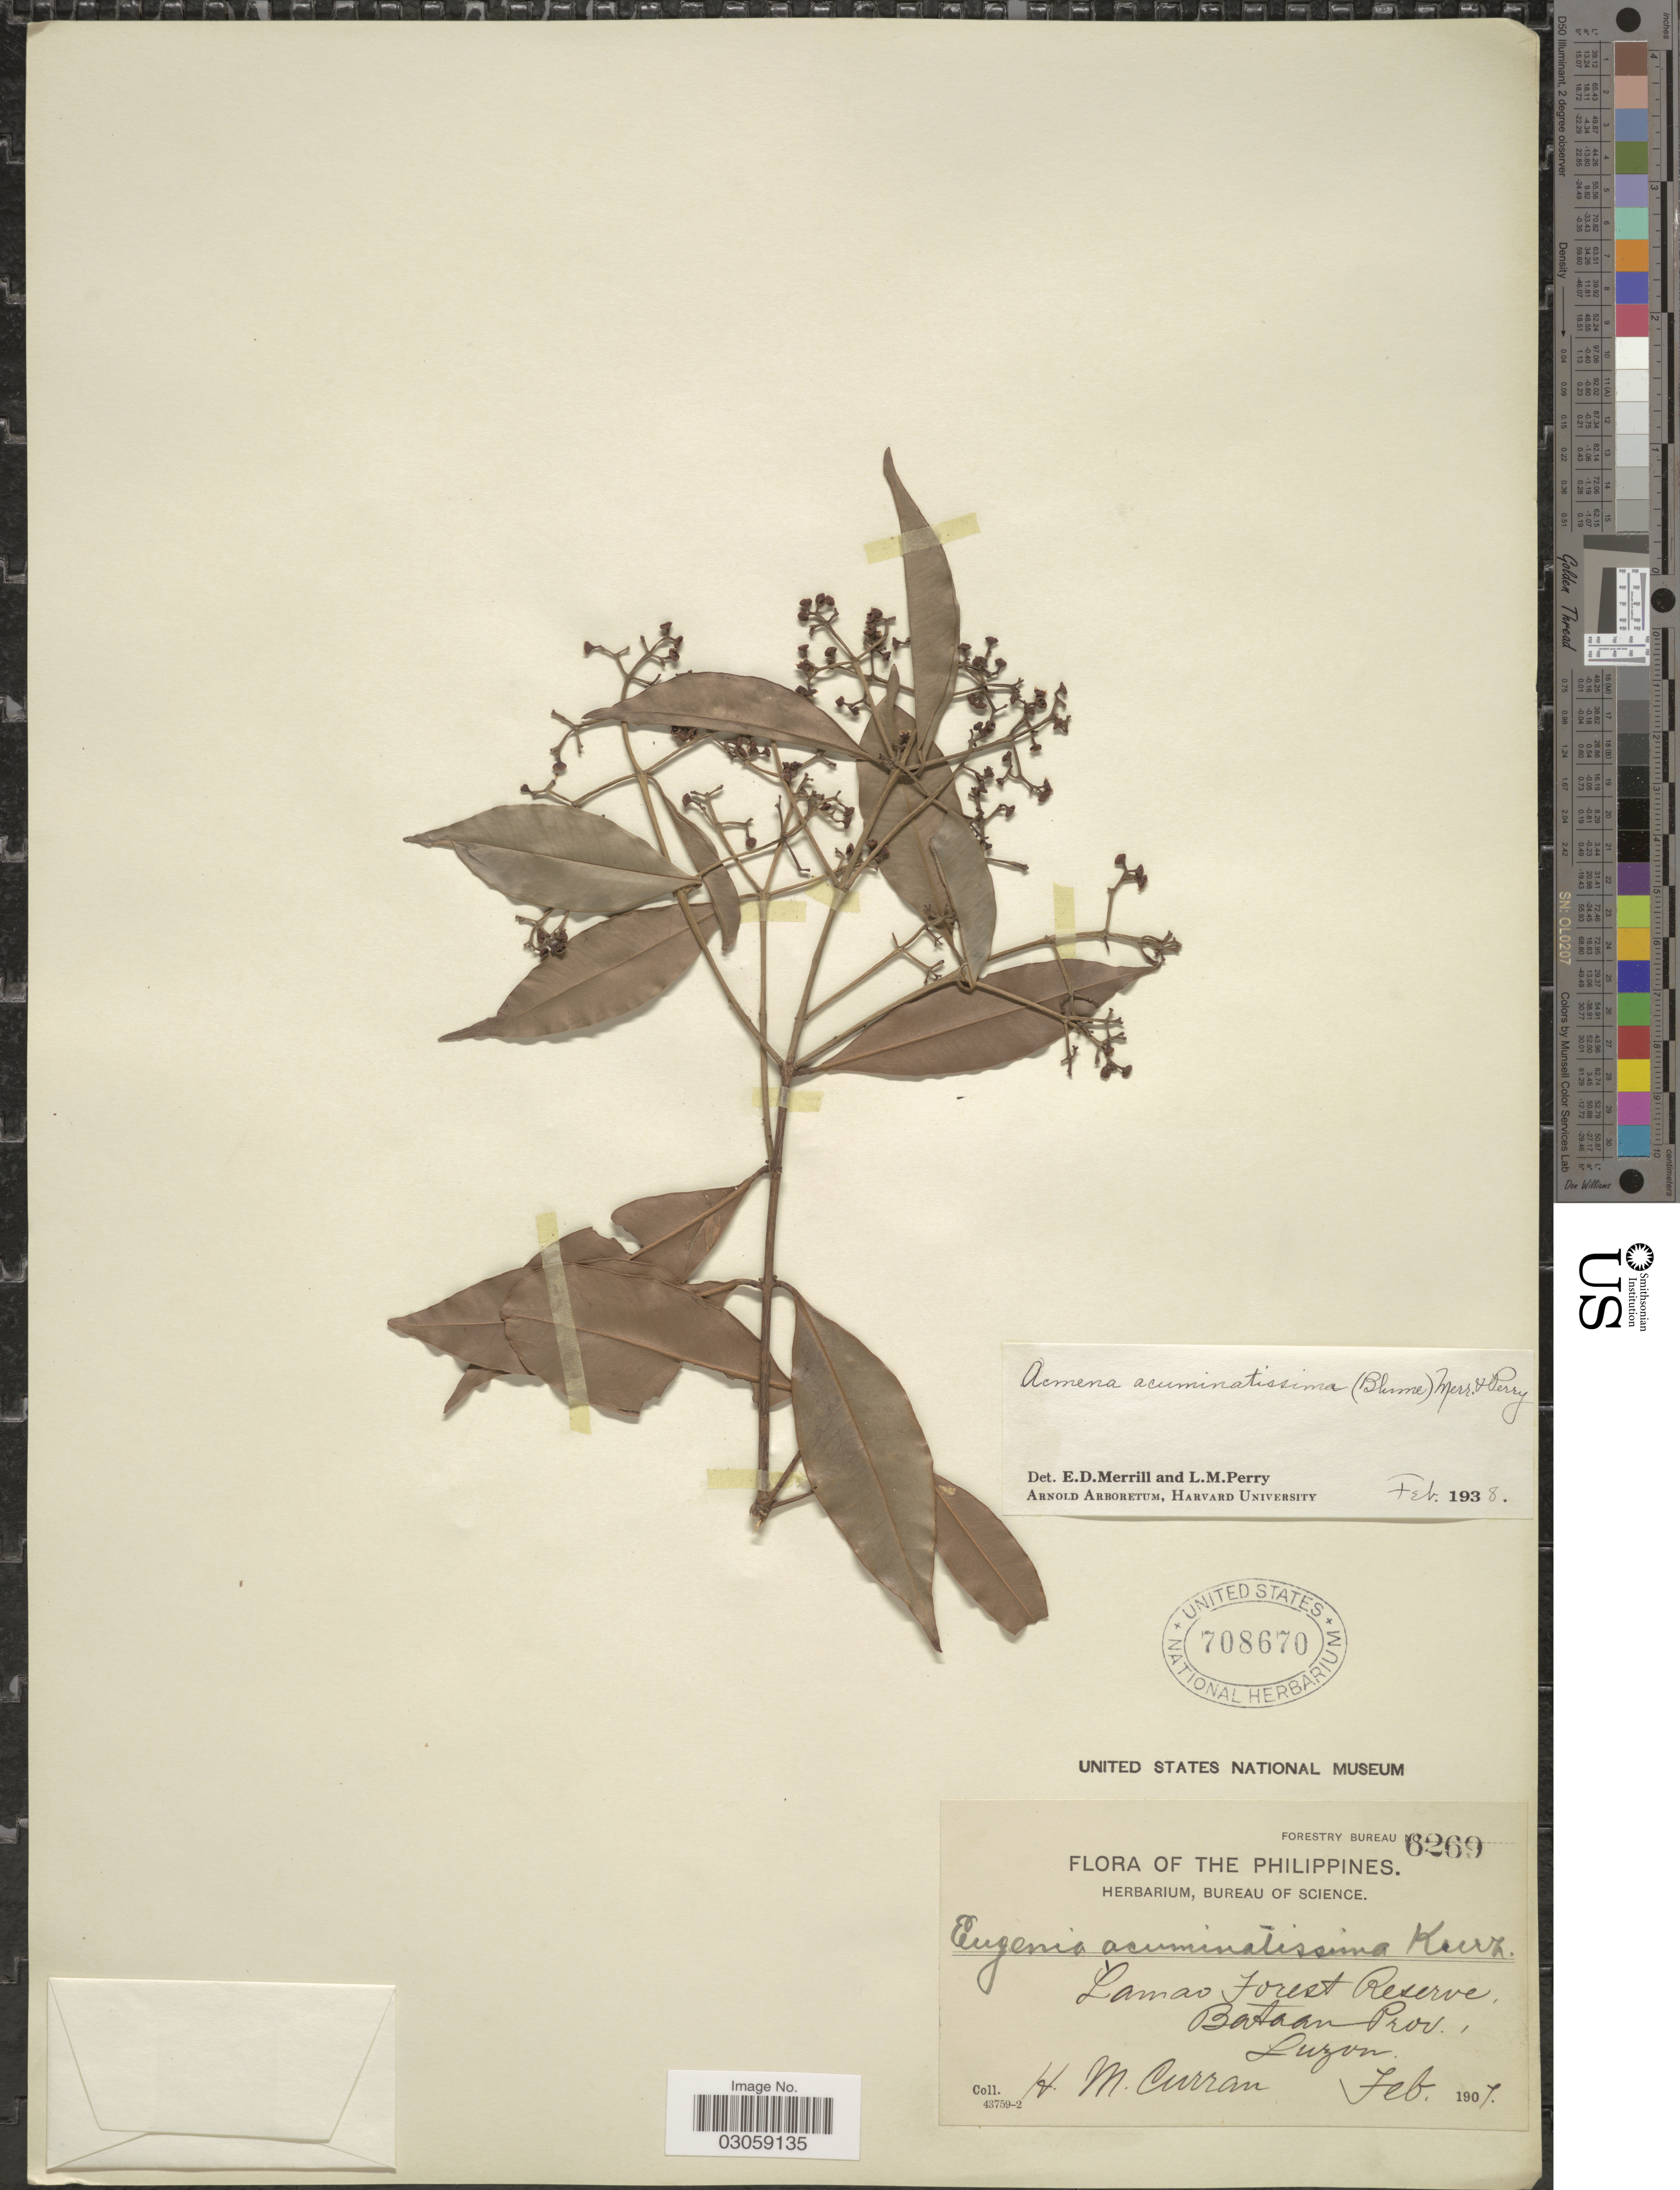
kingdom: Plantae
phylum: Tracheophyta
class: Magnoliopsida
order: Myrtales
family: Myrtaceae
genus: Syzygium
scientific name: Syzygium acuminatissimum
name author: (Blume) DC.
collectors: H. M. Curran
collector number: Forestry Bureau 6269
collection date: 1907-02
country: Philippines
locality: Lamao Forest Reserve, Bataan Prov., Luzon.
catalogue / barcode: US 708670